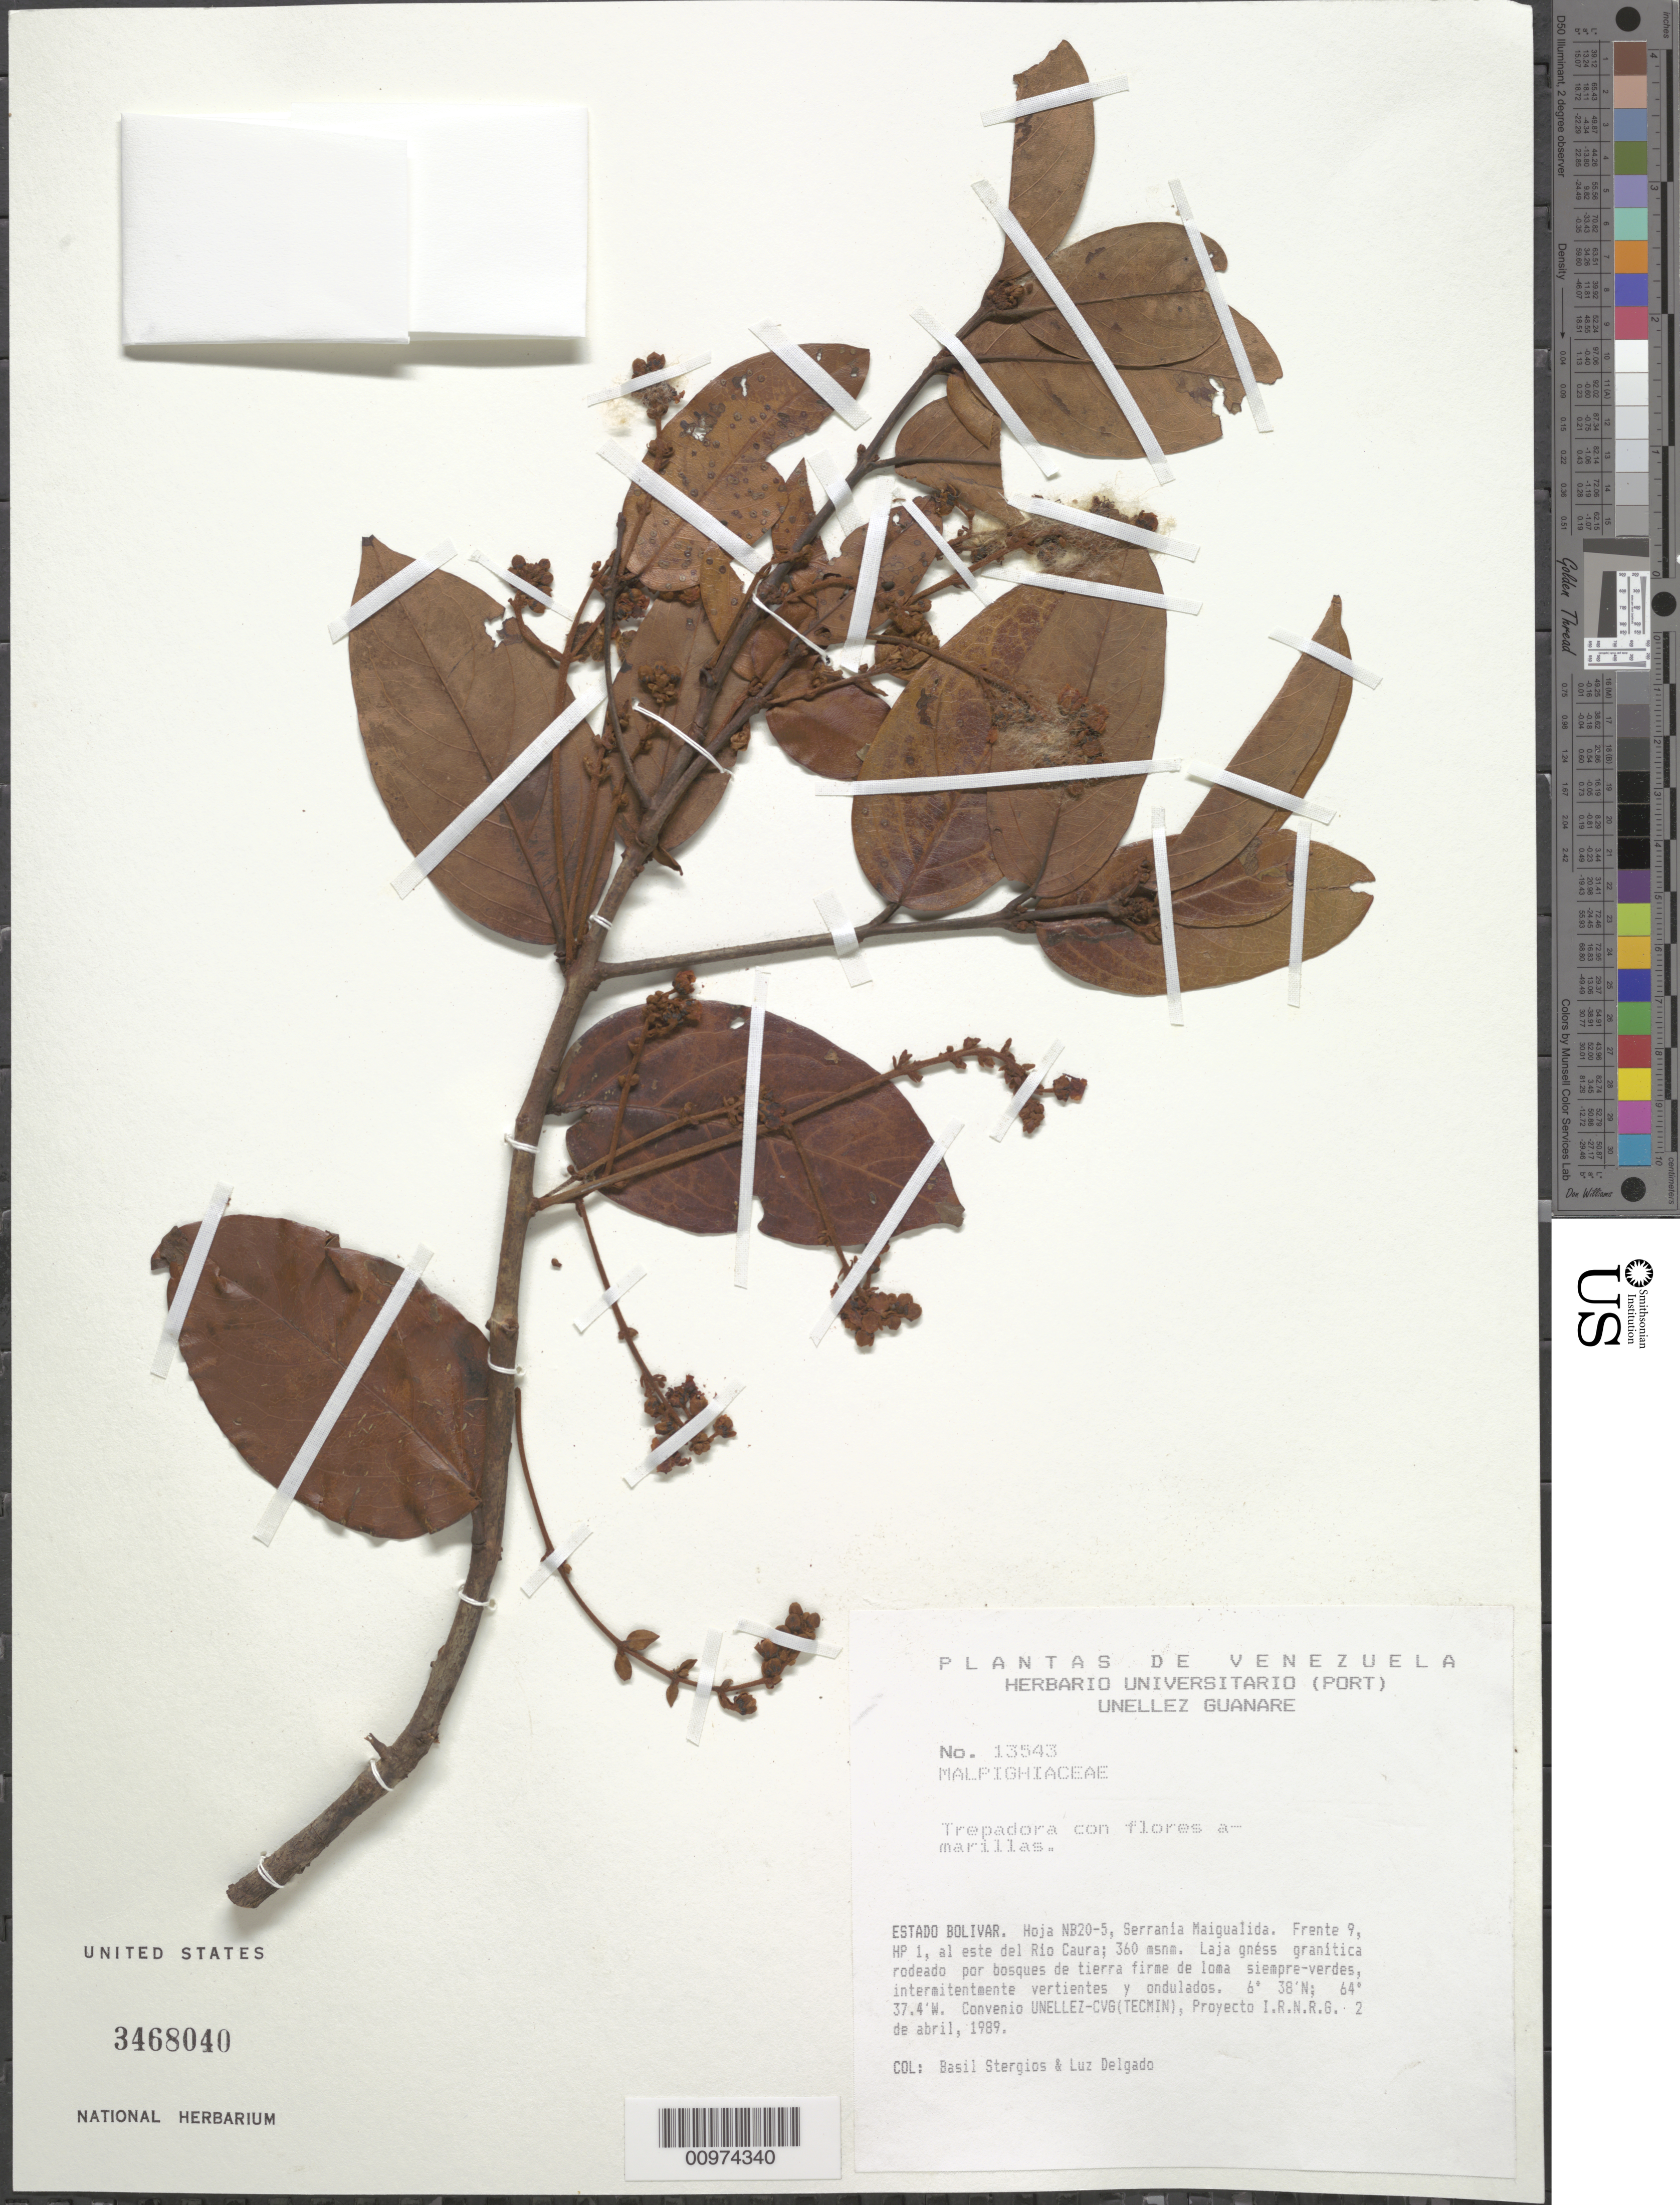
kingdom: Plantae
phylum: Tracheophyta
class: Magnoliopsida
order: Malpighiales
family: Malpighiaceae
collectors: B. G. Stergios & L. Delgado V.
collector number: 13543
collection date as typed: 2-Apr-89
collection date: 1989-04-02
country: Venezuela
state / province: Bolívar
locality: Serrania Maigualida, E del río Caura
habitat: Laja gnéss granítica rodeado por bosques de tierra firme de loma siempre-verdes, intermitentmente vertientes y ondulados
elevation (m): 360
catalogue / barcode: US 3468040